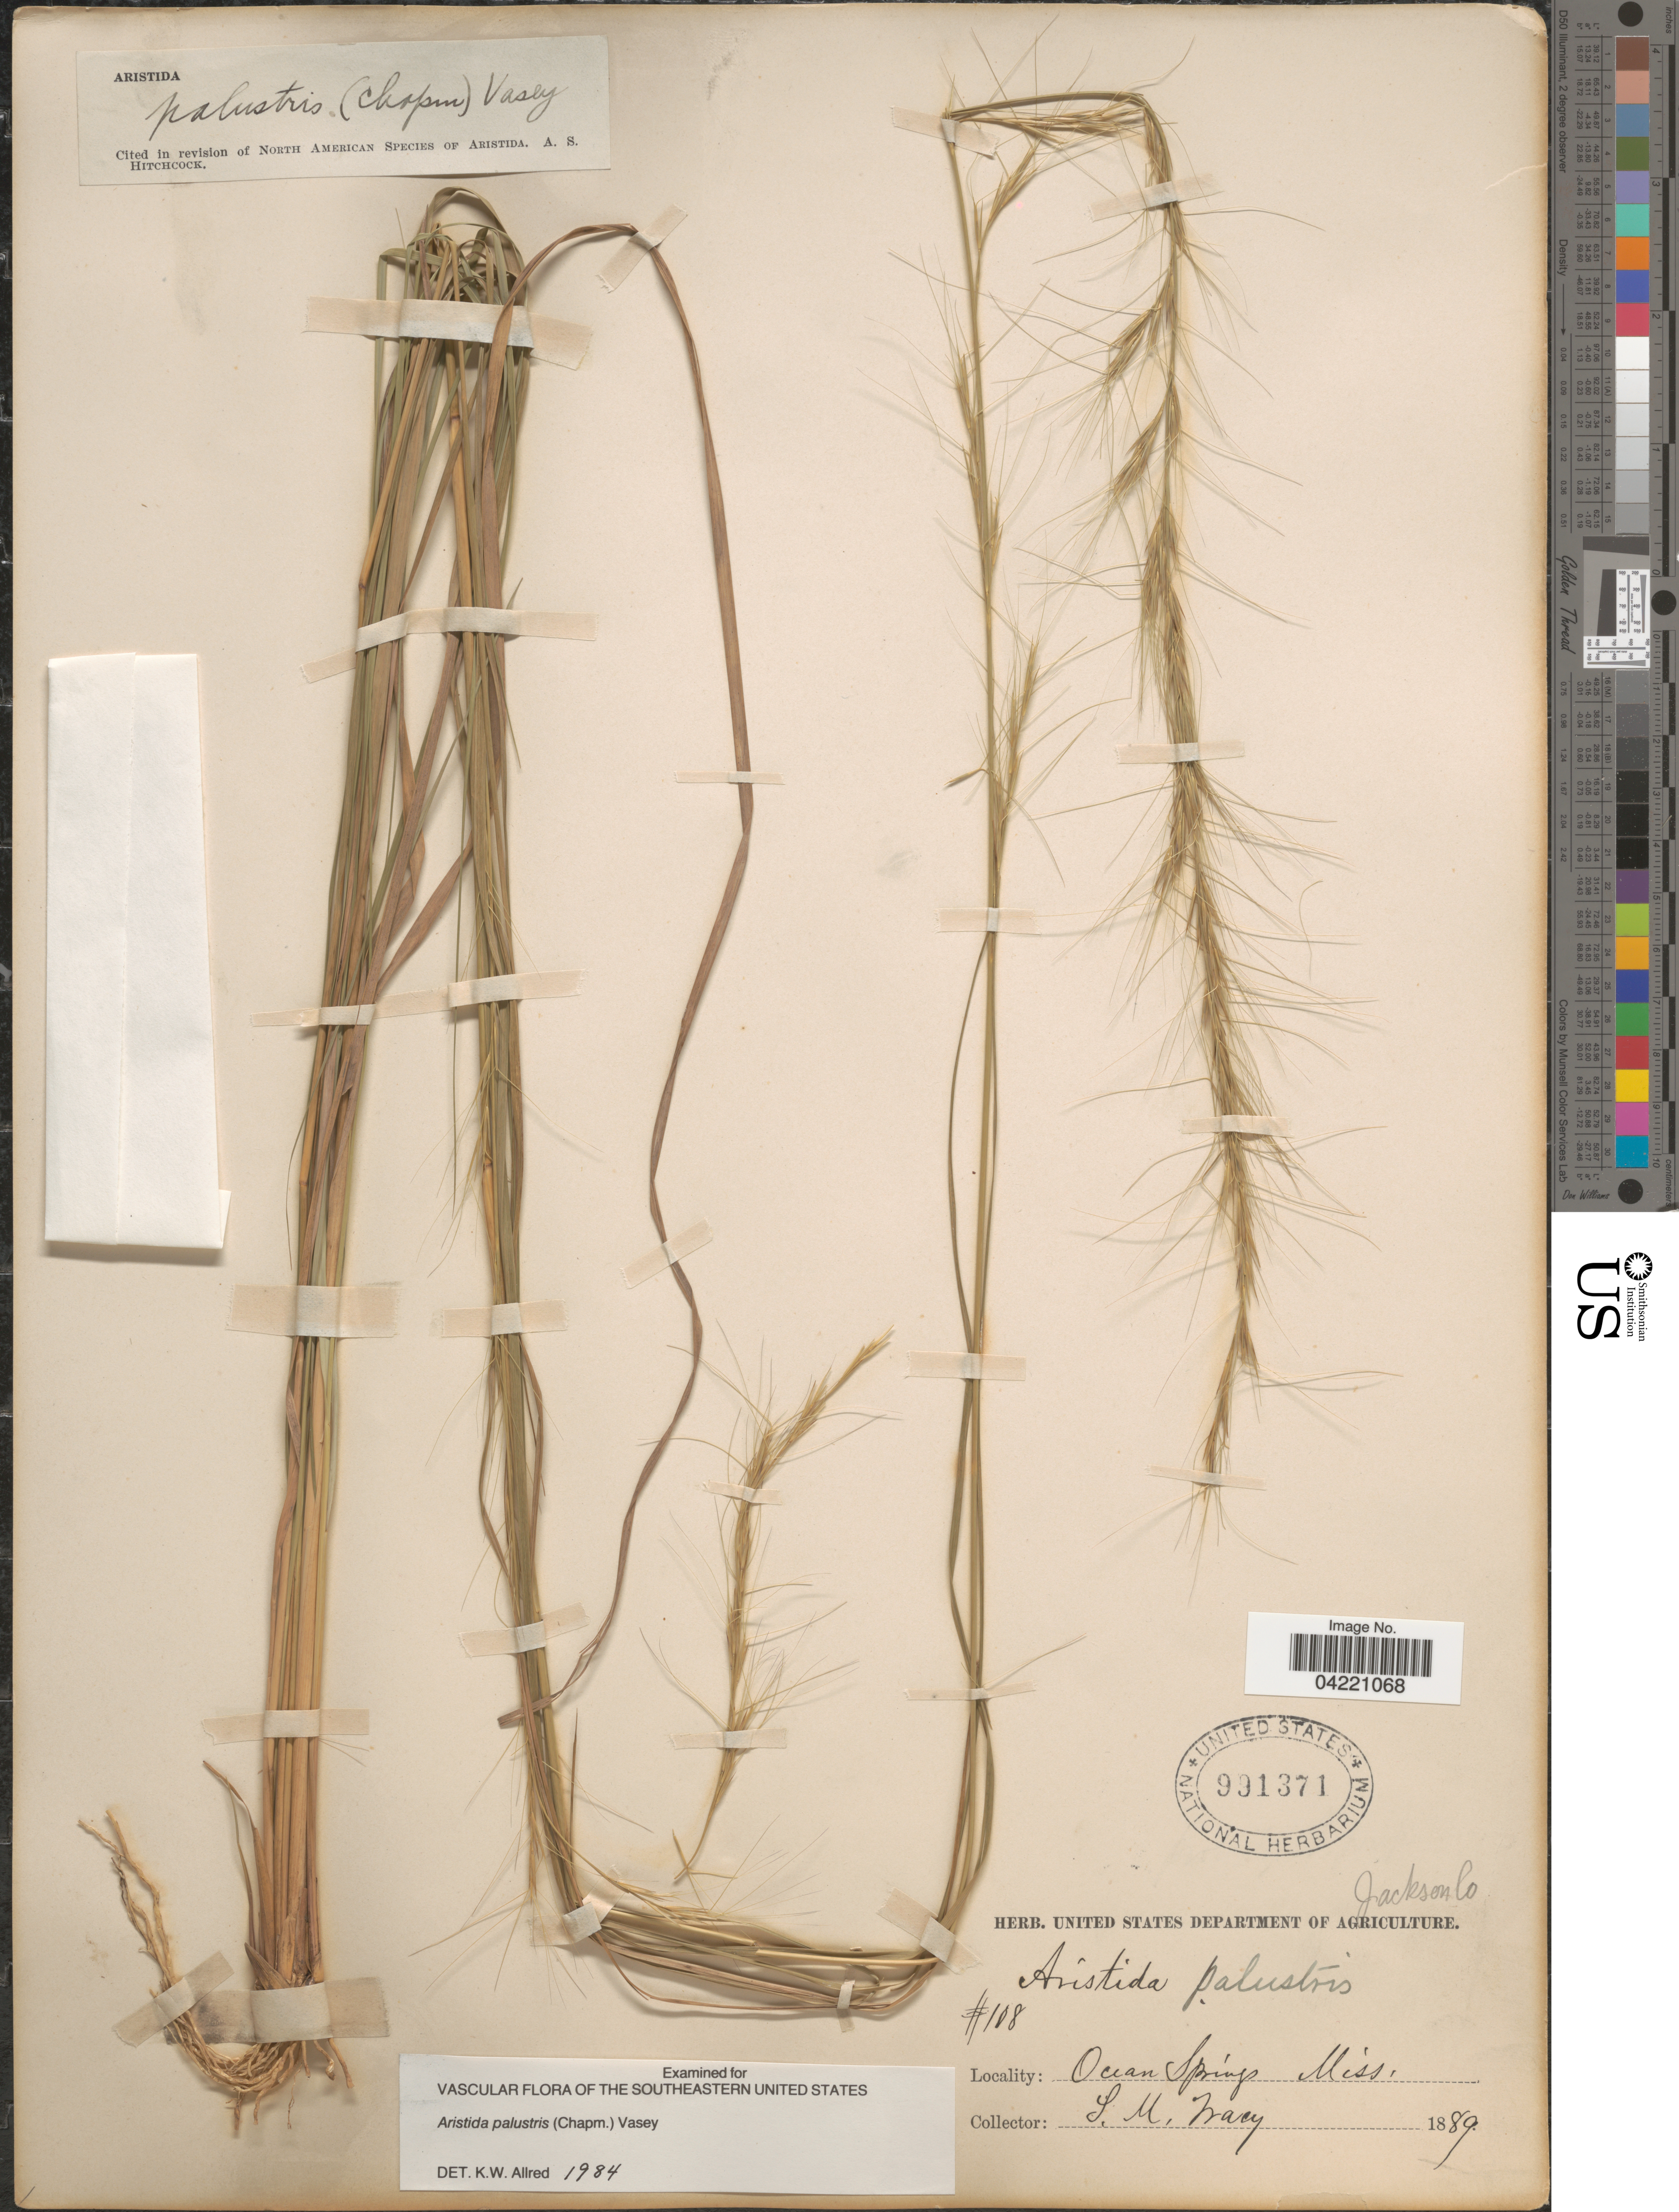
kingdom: Plantae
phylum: Tracheophyta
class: Liliopsida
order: Poales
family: Poaceae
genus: Aristida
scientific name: Aristida palustris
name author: (Chapm.) Vasey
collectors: S. M. Tracy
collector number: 108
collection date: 1889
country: United States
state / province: Mississippi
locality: Ocean Springs. Jackson Co.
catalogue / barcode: US 991371